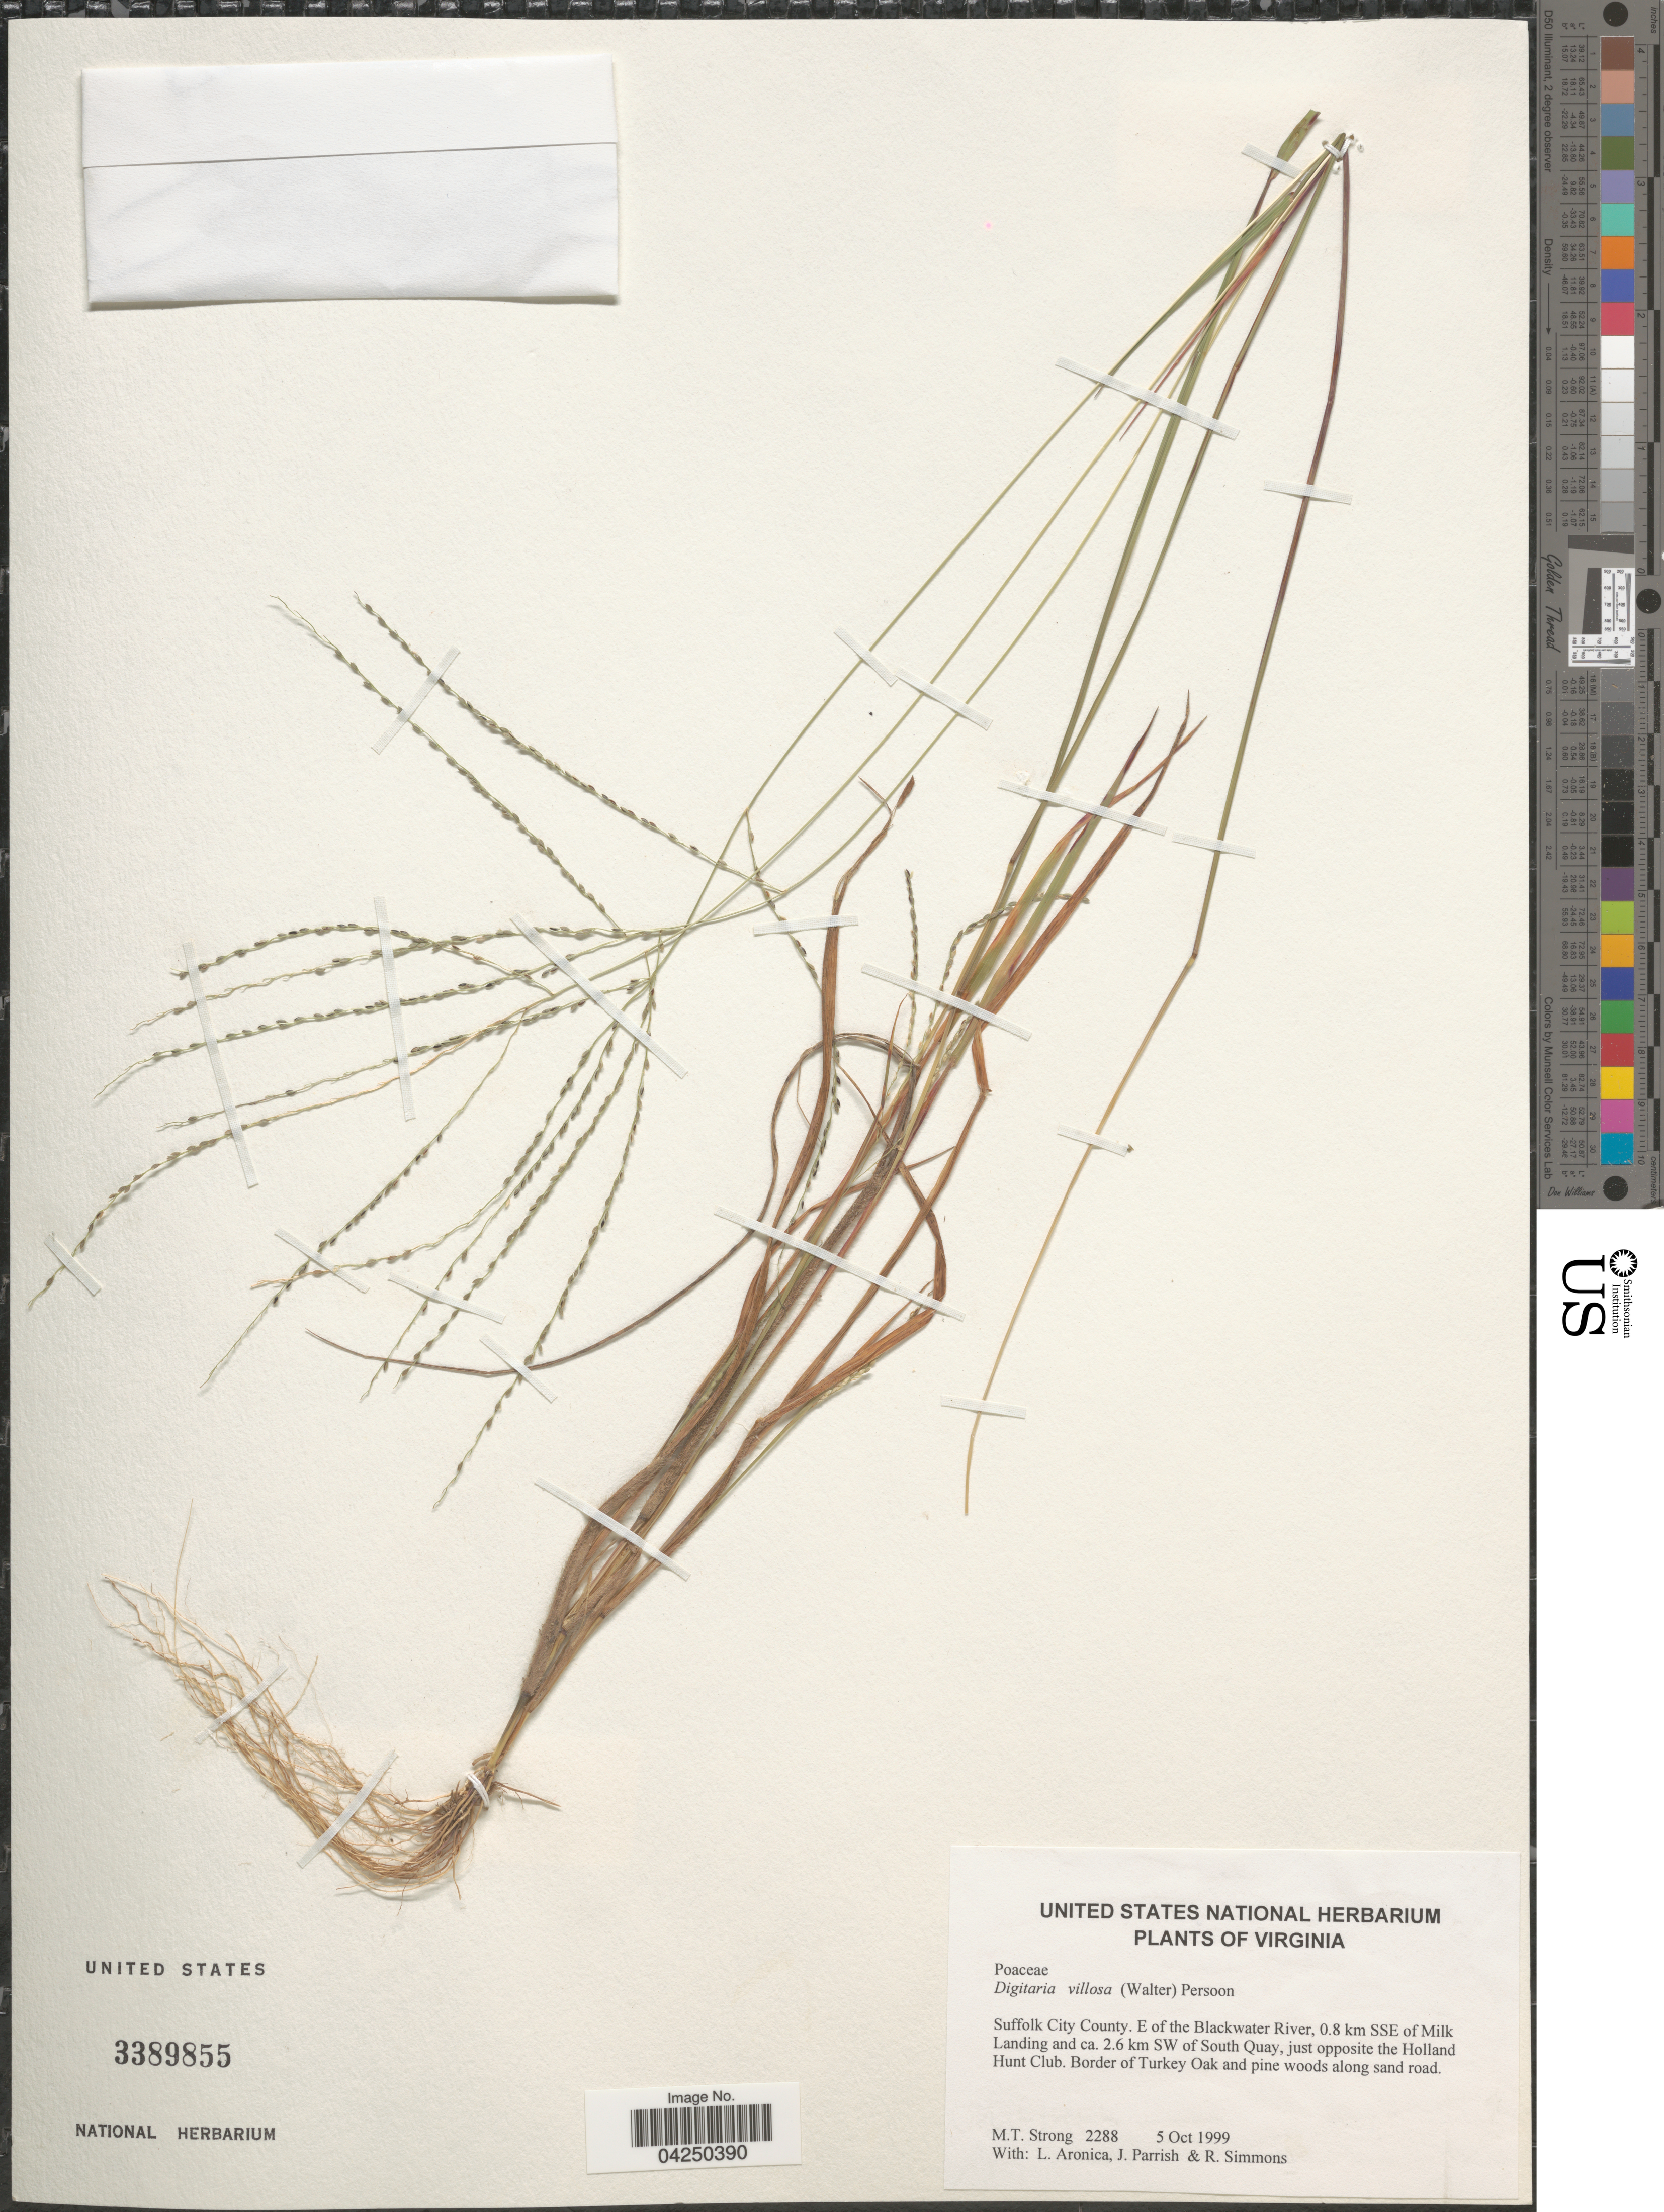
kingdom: Plantae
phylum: Tracheophyta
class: Liliopsida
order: Poales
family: Poaceae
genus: Digitaria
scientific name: Digitaria villosa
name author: (Walter) Pers.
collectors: M. T. Strong, L. Aronica, J. Parrish & R. Simmons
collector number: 2288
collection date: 1999-10-05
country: United States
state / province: Virginia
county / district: City of Suffolk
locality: Suffolk City County. E of the Blackwater River, 0.8 km SSE of Milk Landing and ca. 2.6 km SW of South Quay, just opposite the Holland Hunt Club. Border of Turkey Oak and pine woods along sand road.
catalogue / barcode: US 3389855